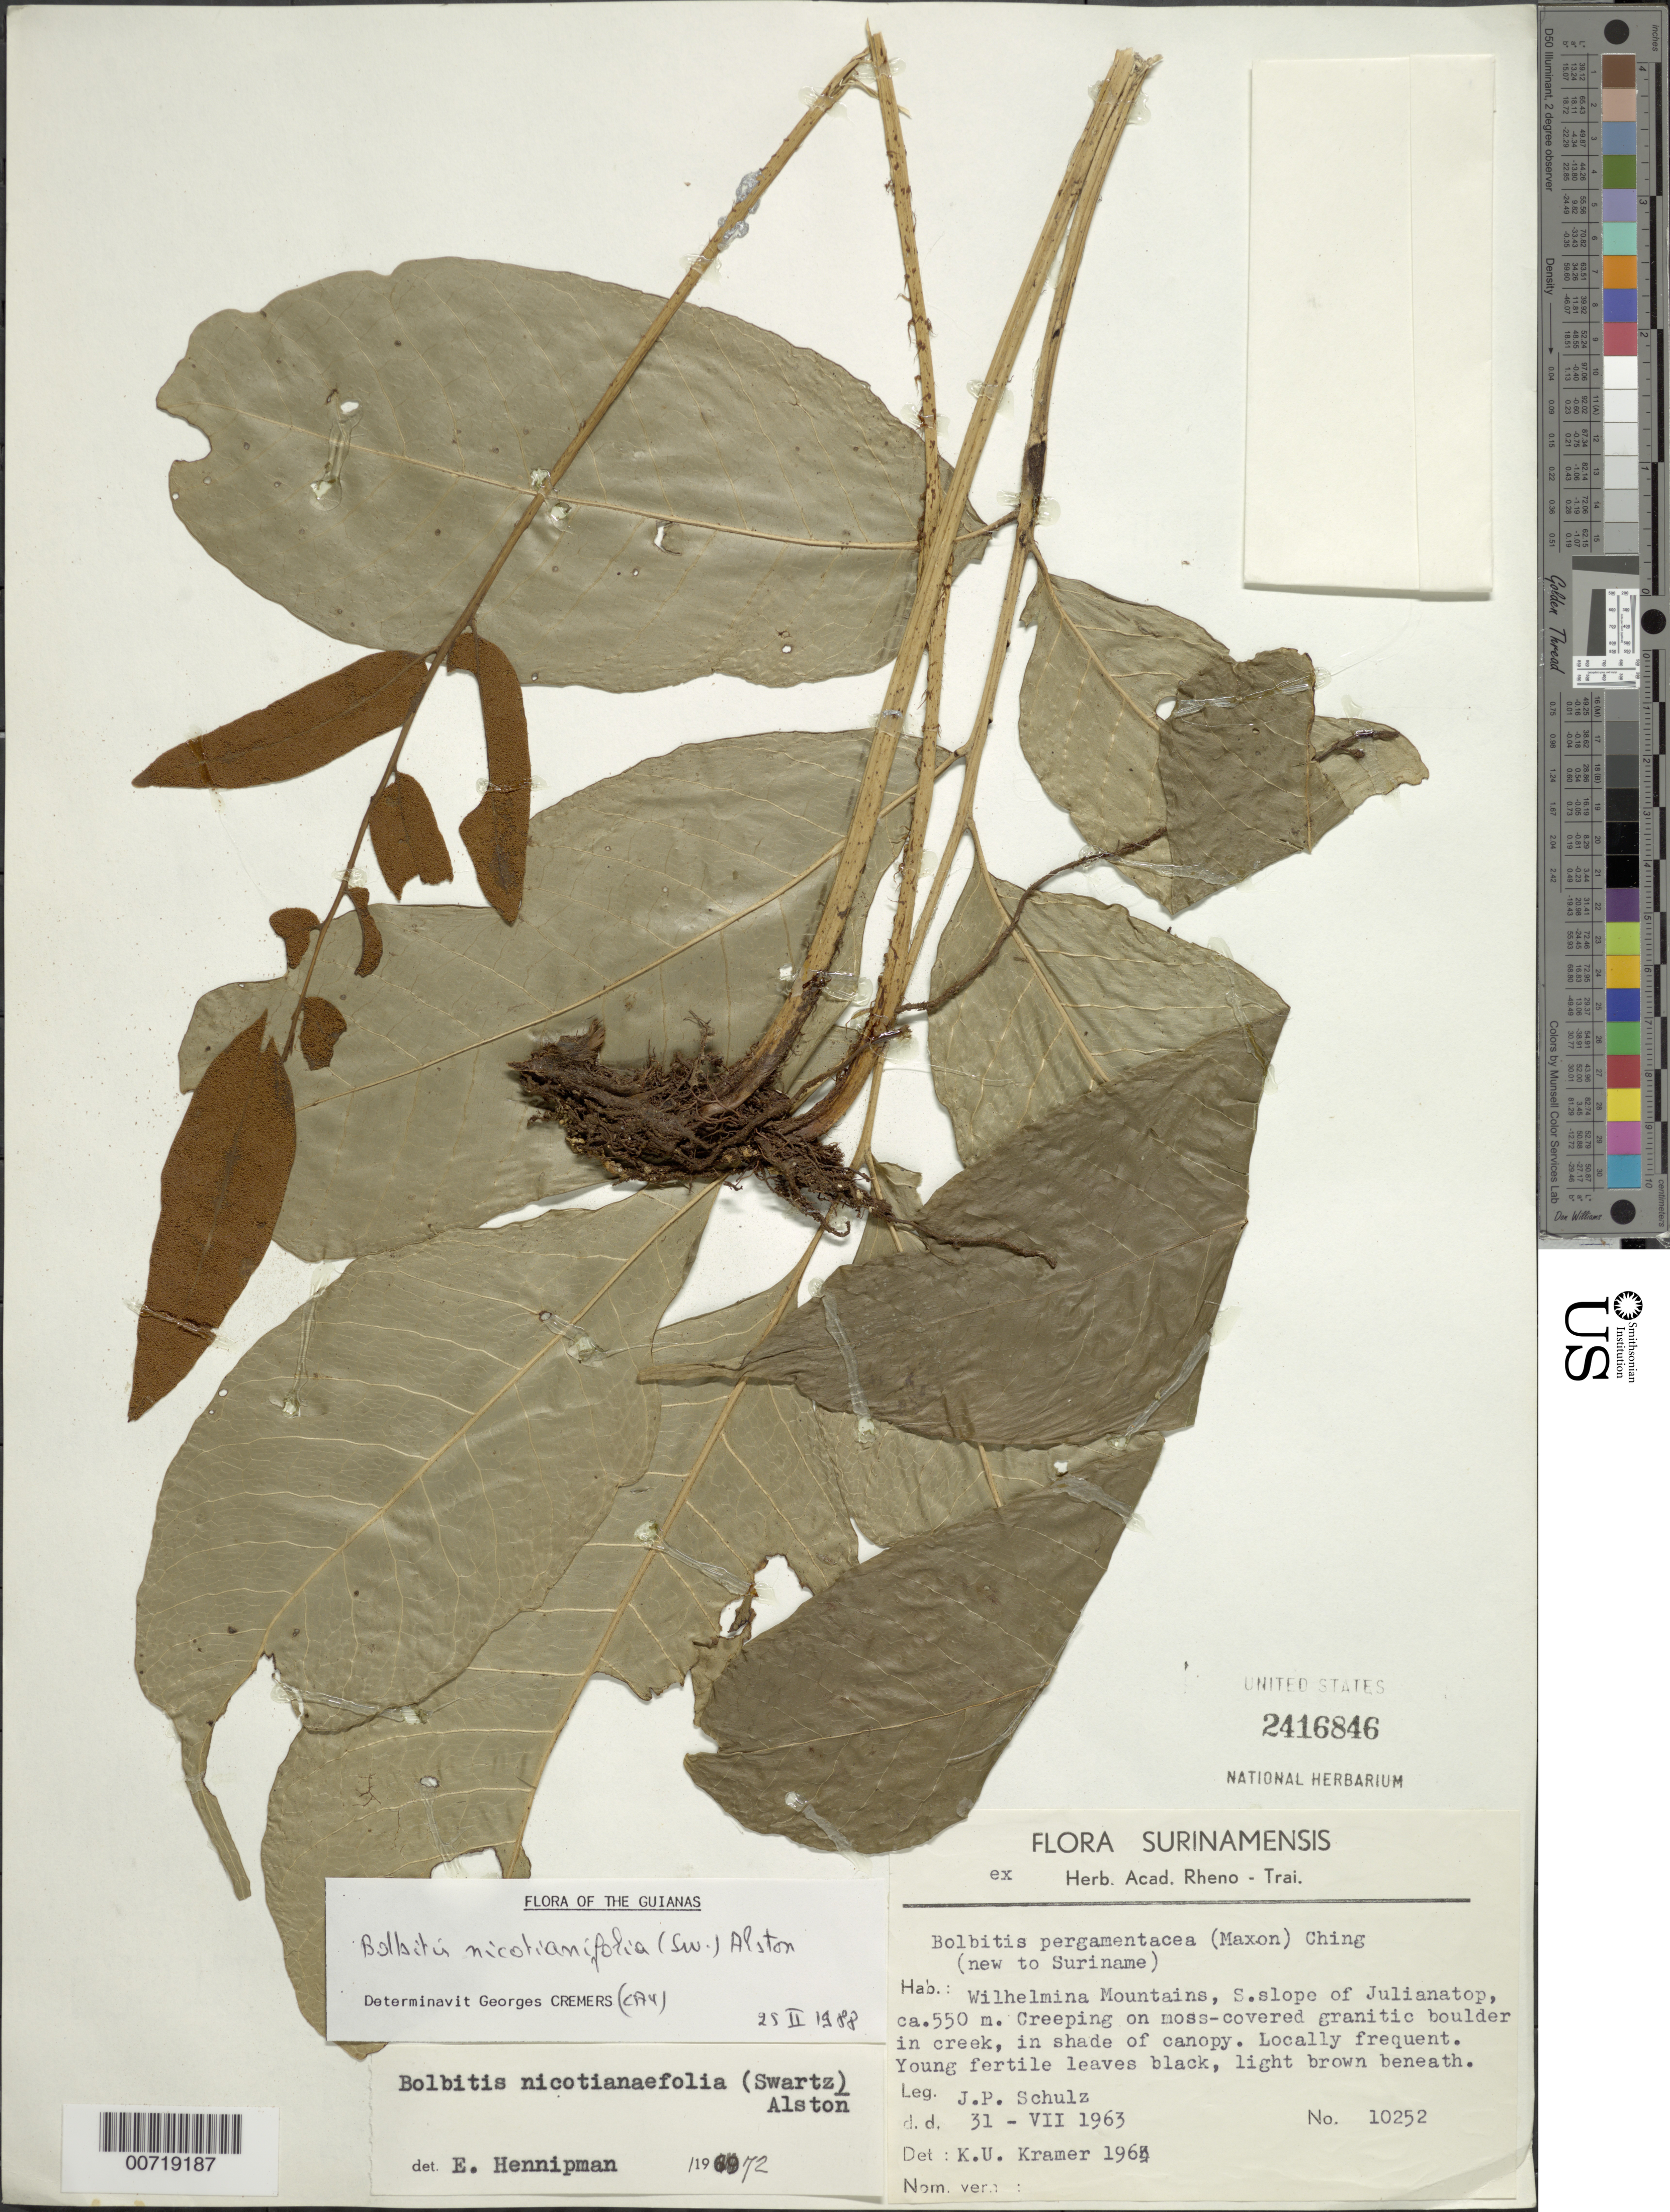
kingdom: Plantae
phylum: Tracheophyta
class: Polypodiopsida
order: Polypodiales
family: Dryopteridaceae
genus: Mickelia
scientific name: Mickelia nicotianifolia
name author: (Sw.) R.C. Moran et al.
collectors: J. P. Schulz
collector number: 10252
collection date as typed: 31-Jul-63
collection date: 1963-07-31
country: Suriname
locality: Wilhelminagebergte (Wilhelmina Mts.), Juliana Top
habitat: Moss covered granitic boulder in creek, in shade of canopy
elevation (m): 550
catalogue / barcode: US 2416846